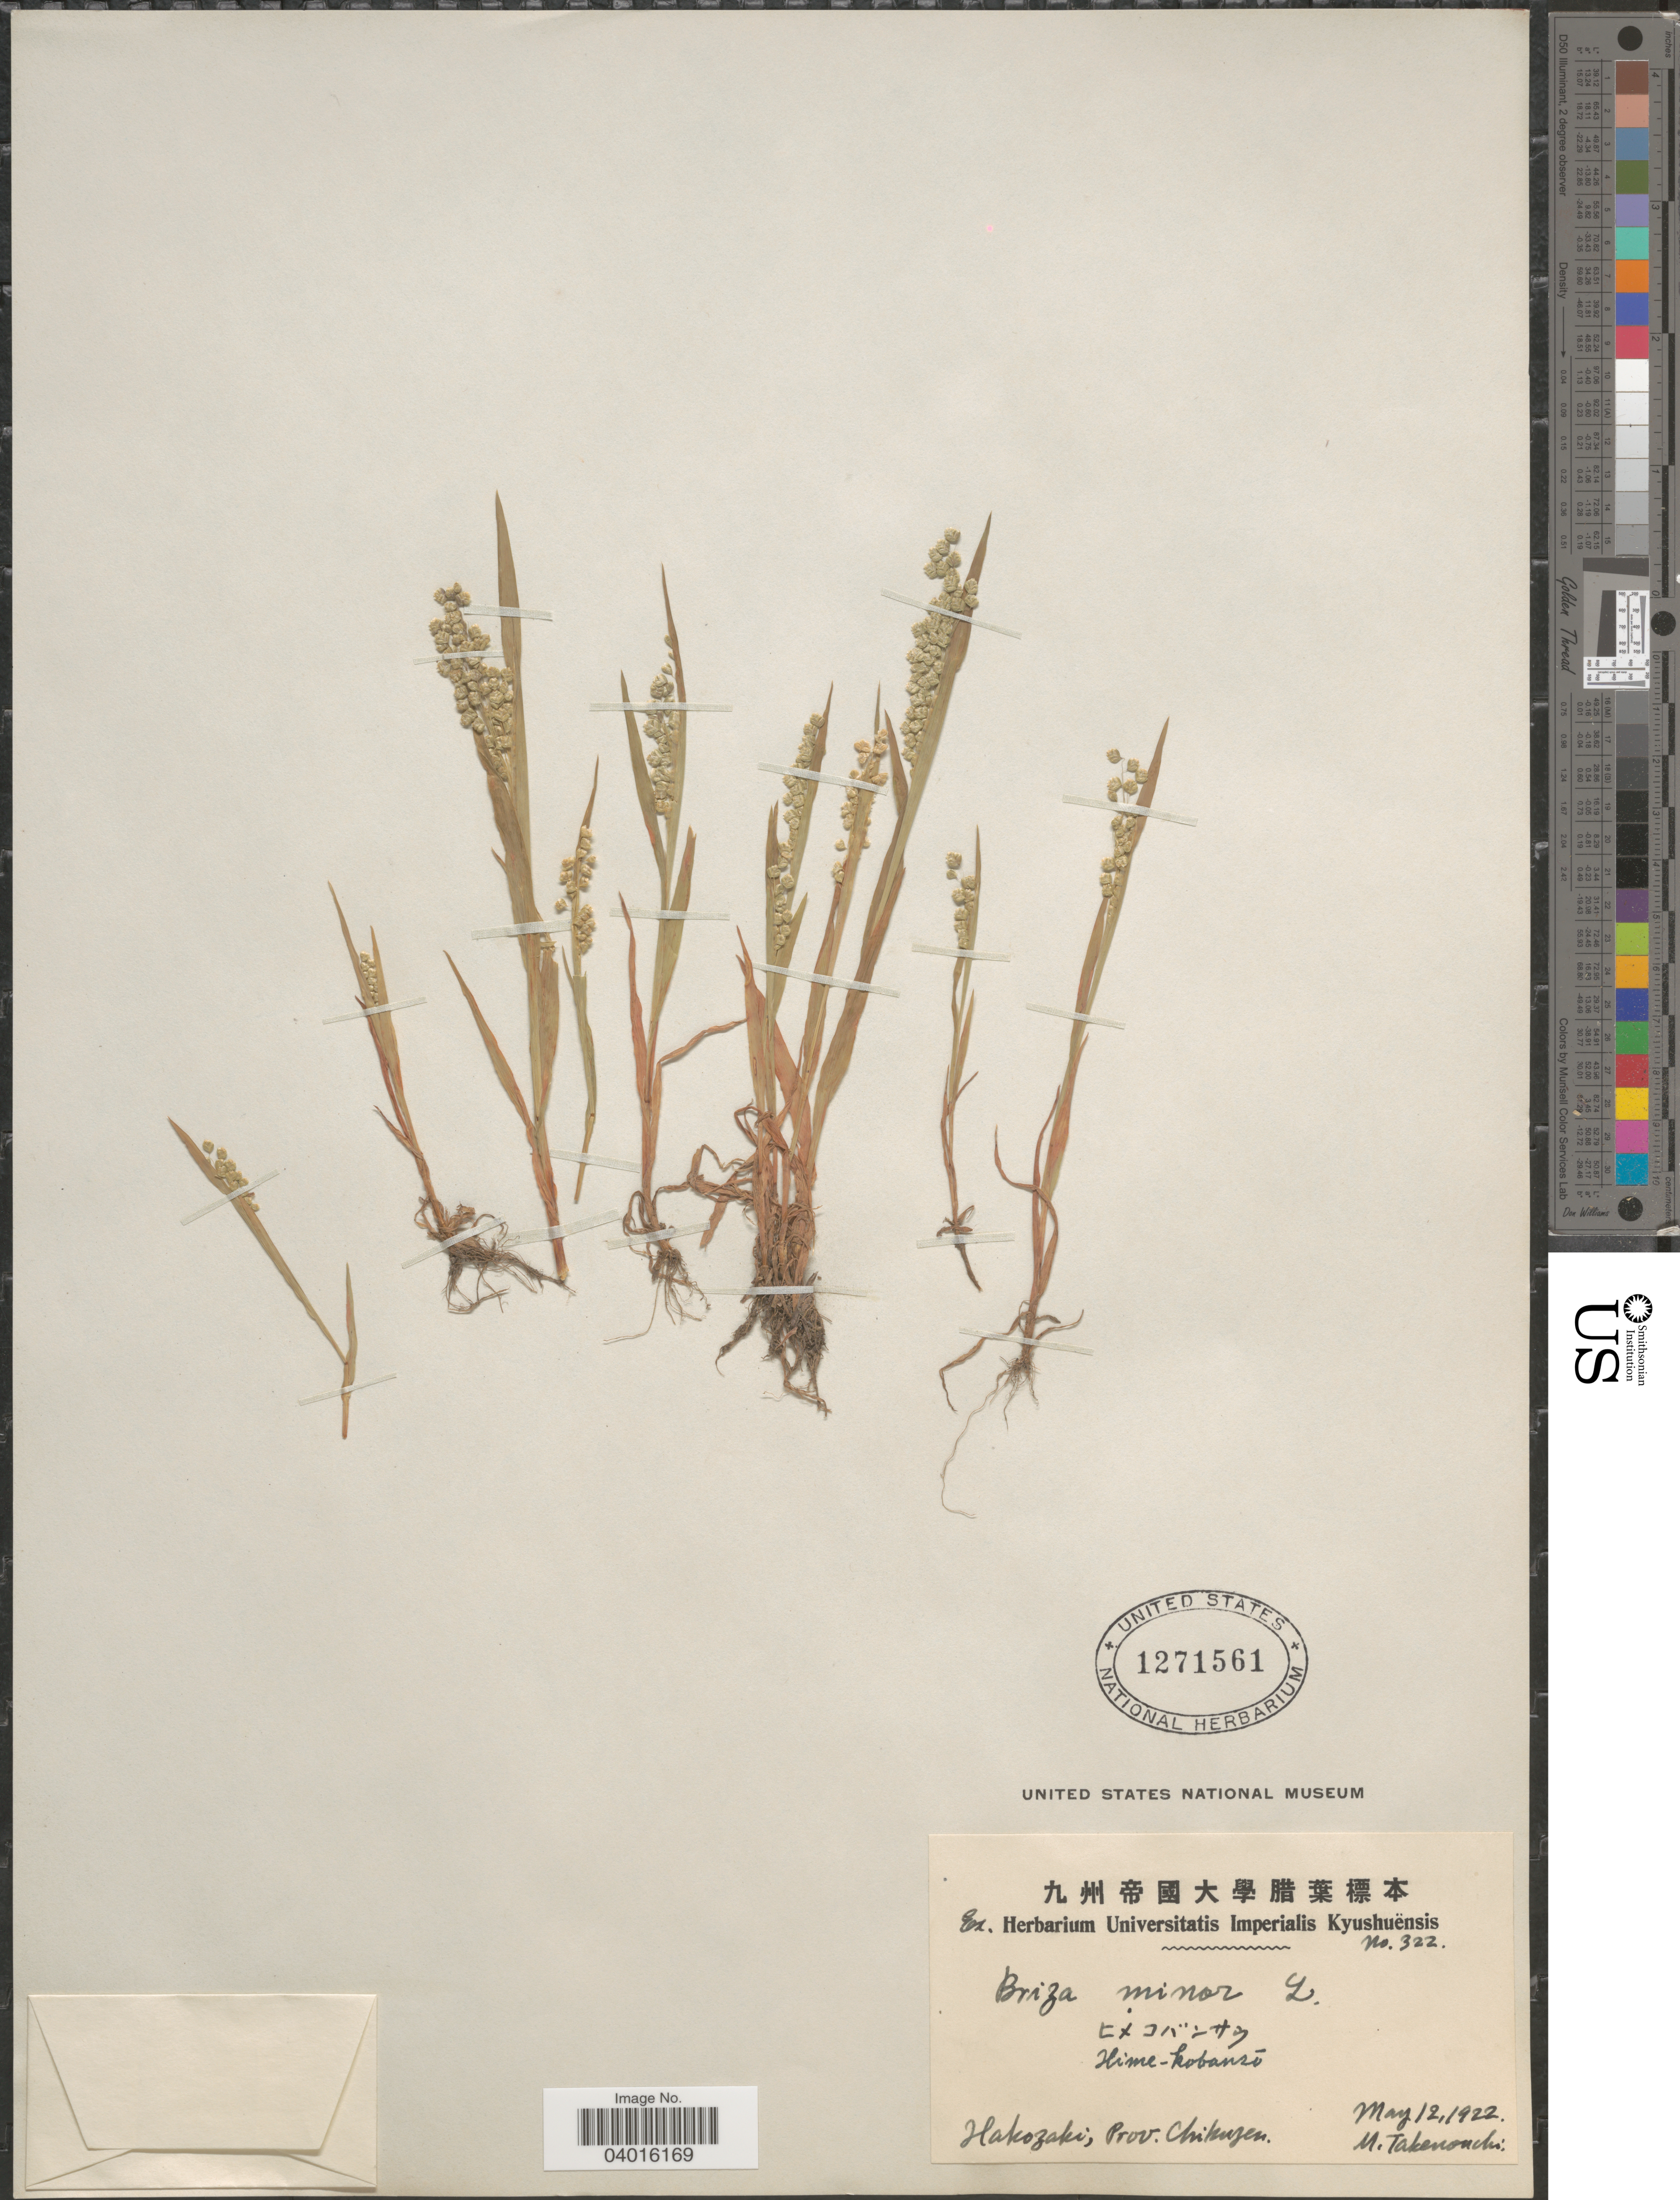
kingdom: Plantae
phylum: Tracheophyta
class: Liliopsida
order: Poales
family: Poaceae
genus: Briza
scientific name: Briza minor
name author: L.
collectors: M. Takenouchi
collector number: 322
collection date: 1922-05-12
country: Japan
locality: Hakozaki, Prov. Chikuzen.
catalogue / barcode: US 1271561